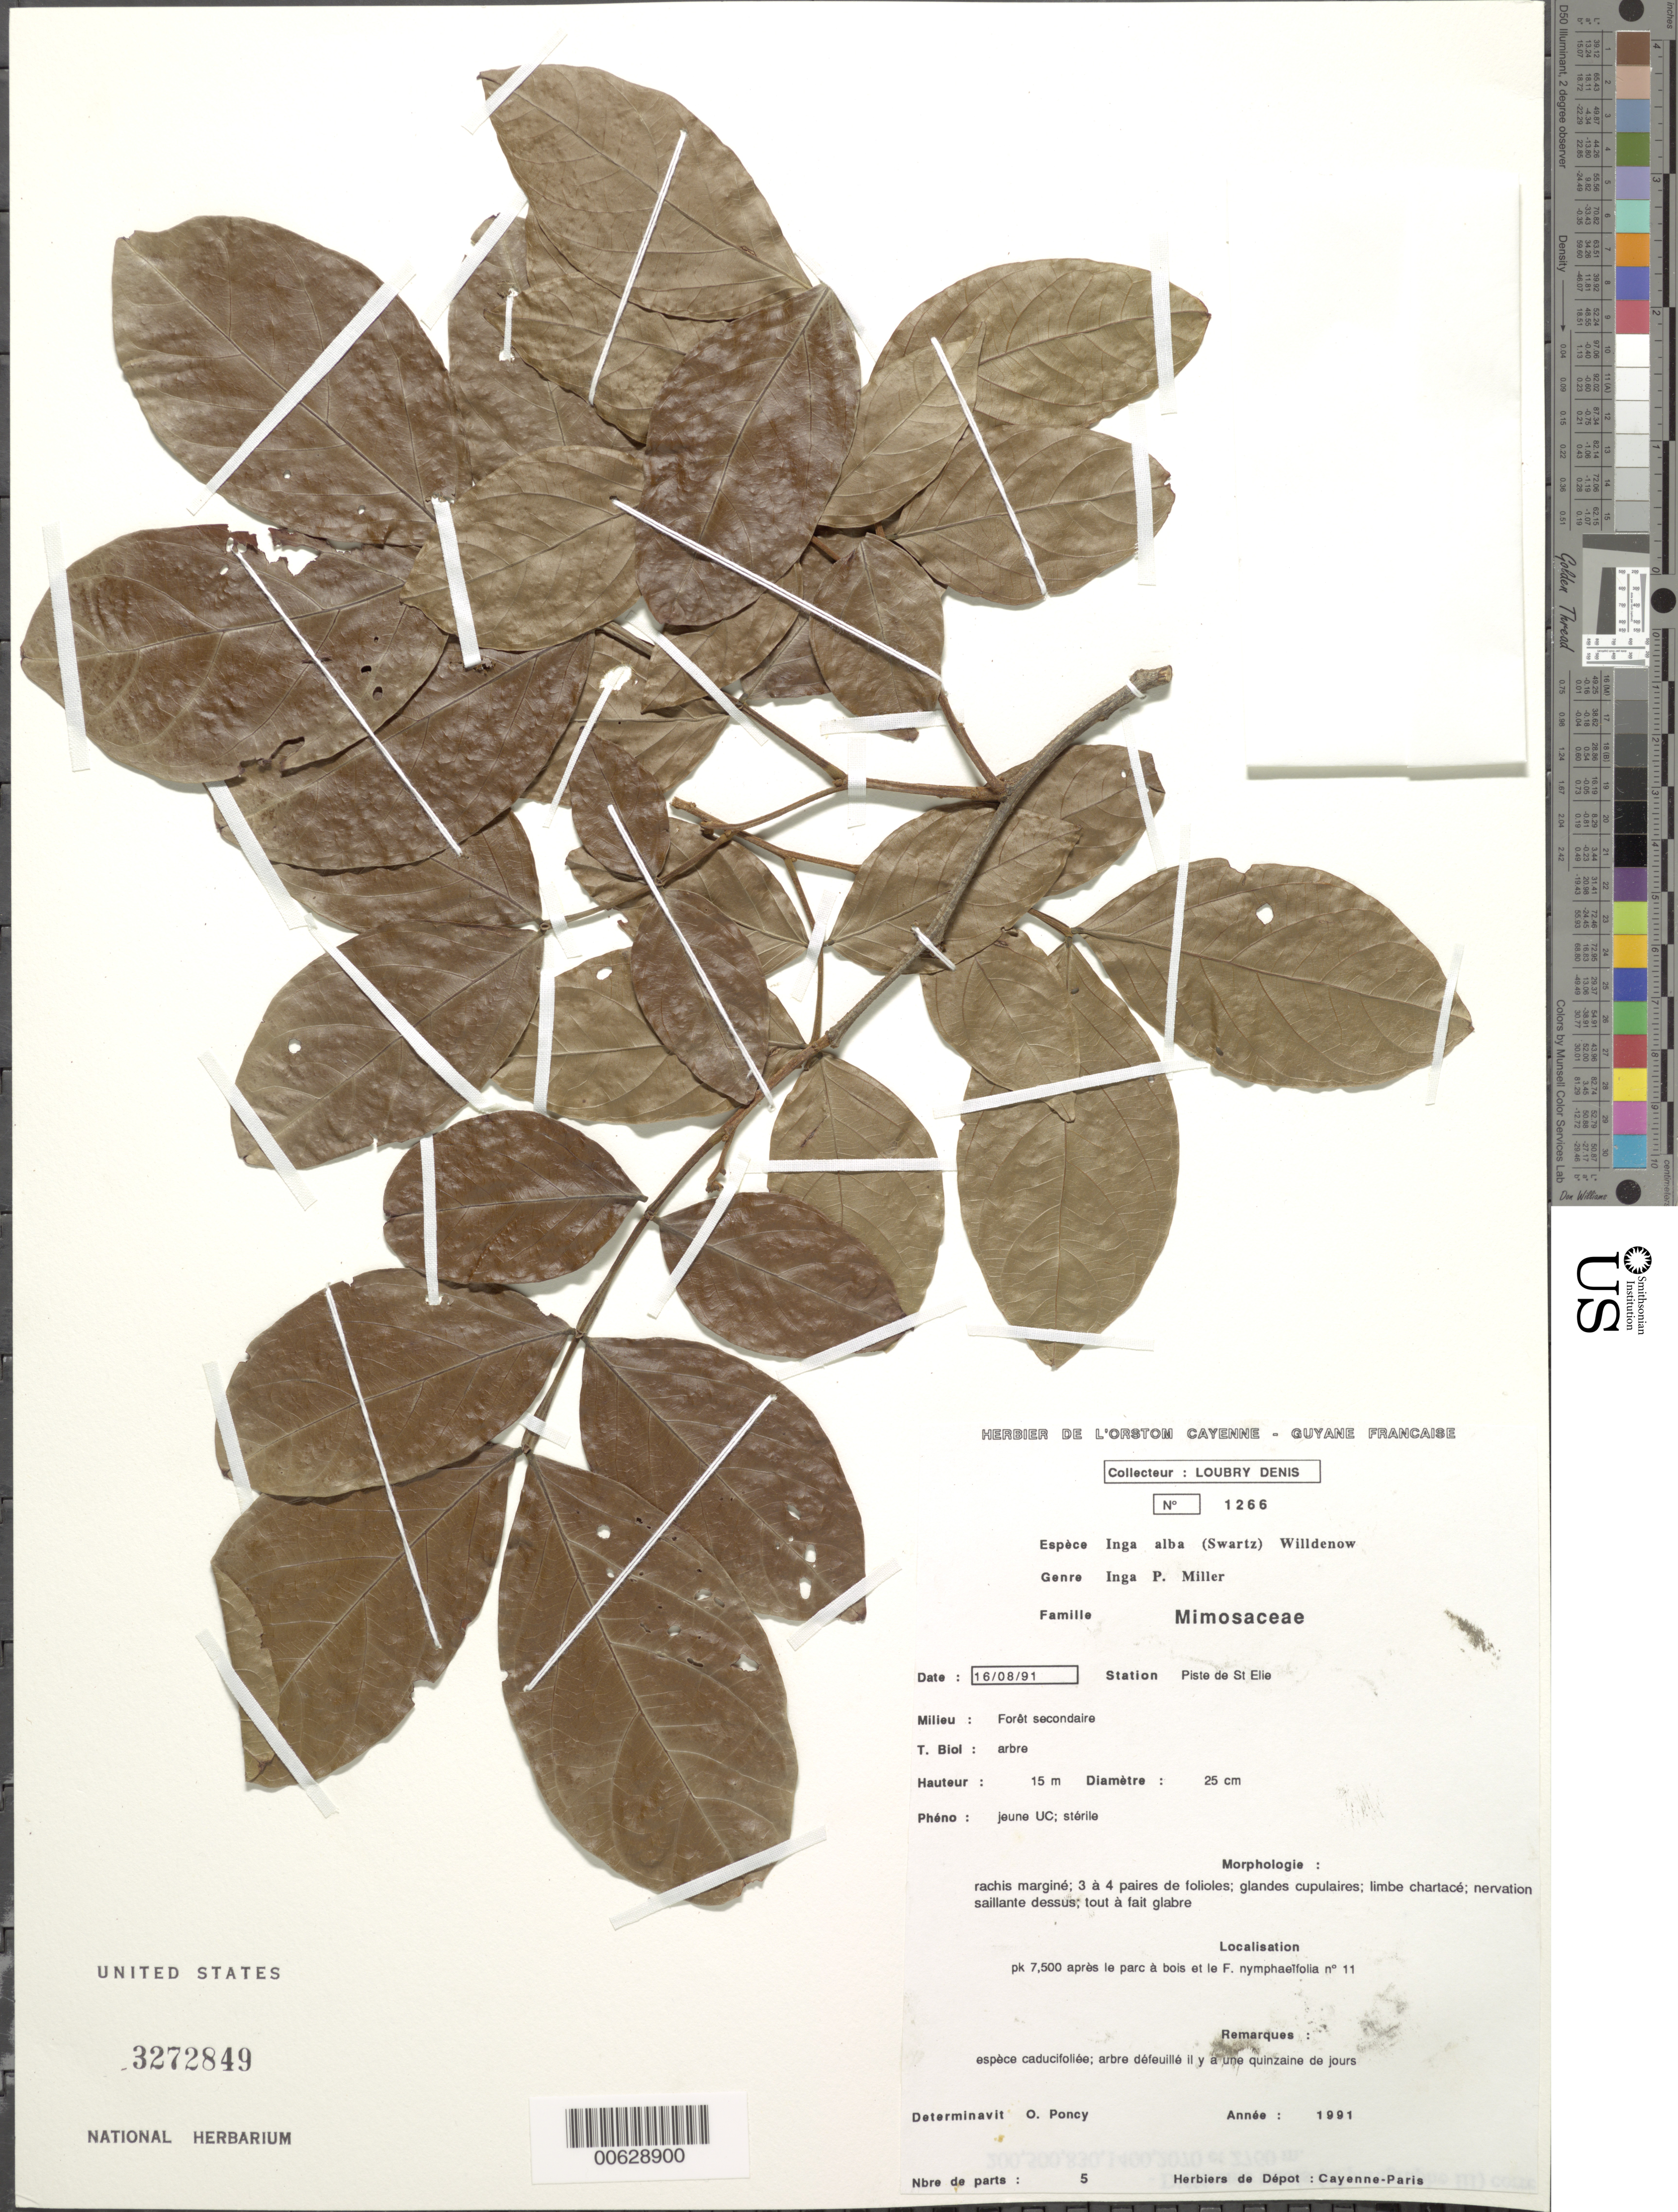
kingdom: Plantae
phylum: Tracheophyta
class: Magnoliopsida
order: Fabales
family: Fabaceae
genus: Inga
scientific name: Inga alba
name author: (Sw.) Willd.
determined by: Poncy, O.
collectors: D. Loubry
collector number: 1266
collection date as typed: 16-Aug-91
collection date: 1991-08-16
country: French Guiana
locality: Piste de Saint-Élie; pk 7.5 apres le parc a bois et le F. nympaheifolia no. 11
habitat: Foret secondaire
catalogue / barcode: US 3272849